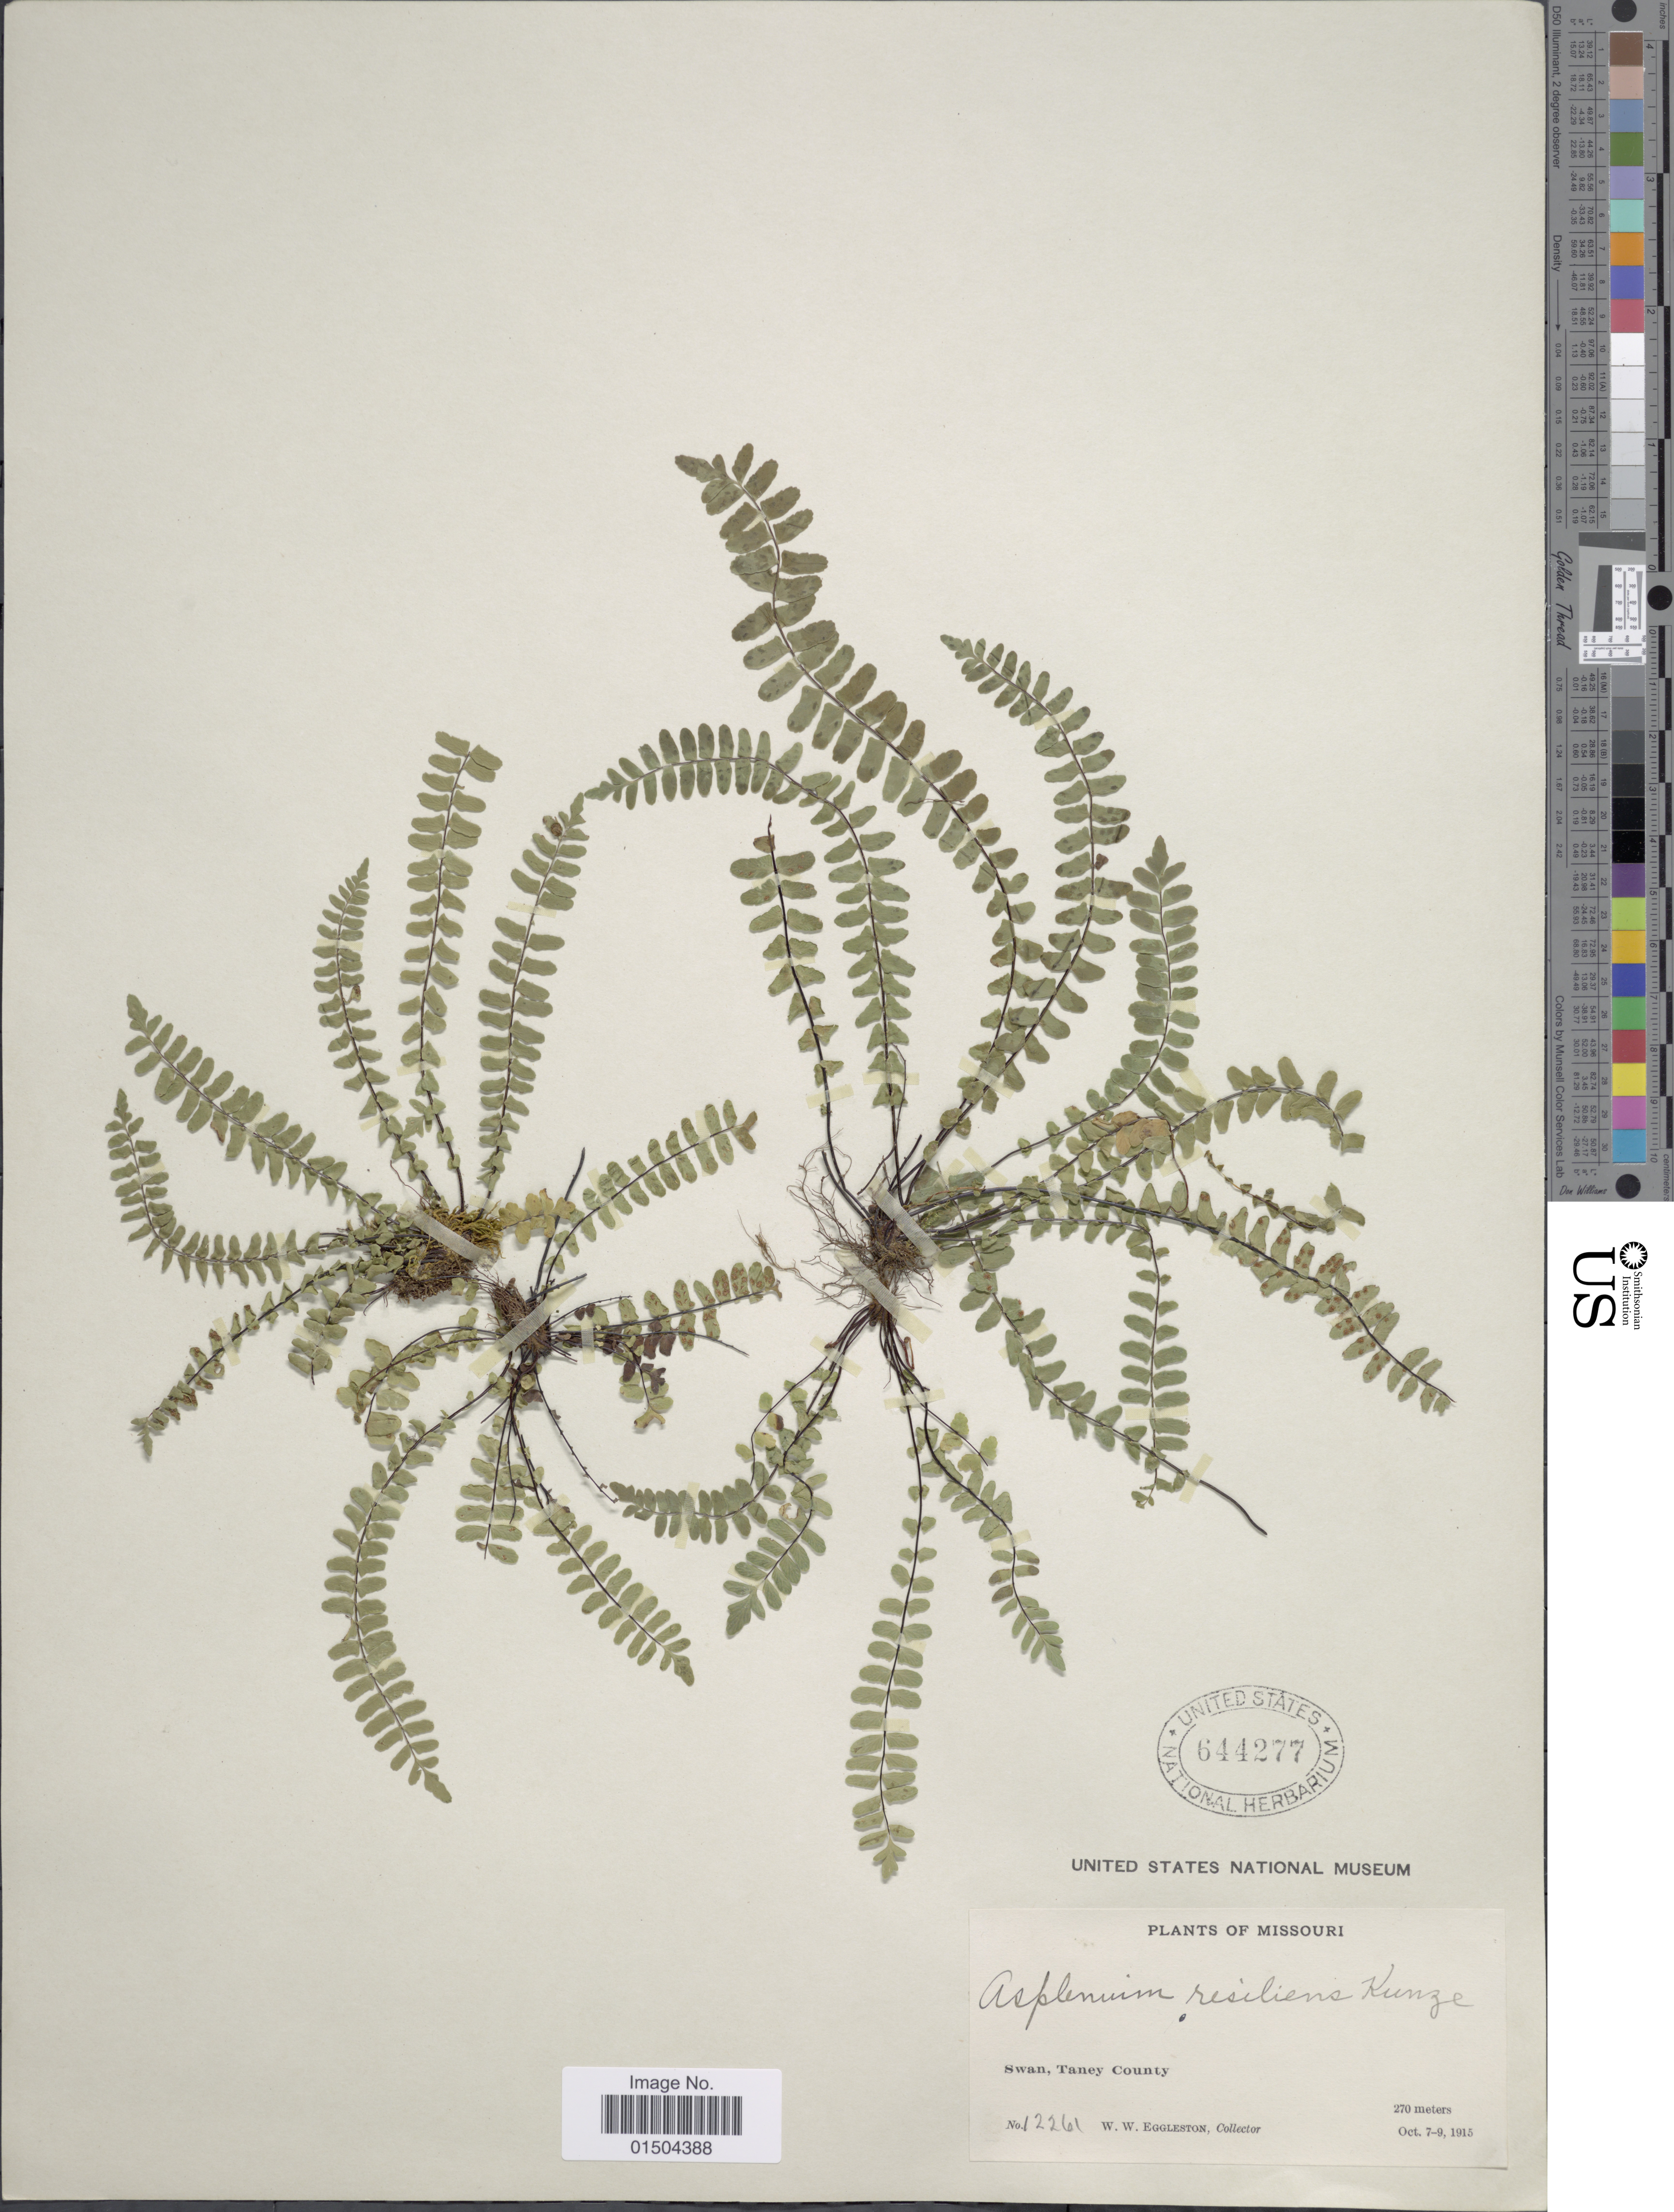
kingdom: Plantae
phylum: Tracheophyta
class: Polypodiopsida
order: Polypodiales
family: Aspleniaceae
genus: Asplenium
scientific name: Asplenium resiliens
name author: Kunze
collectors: W. W. Eggleston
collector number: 12261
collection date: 1915-10-07/1915-10-09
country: United States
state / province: Missouri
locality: Swan, Taney County.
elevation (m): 270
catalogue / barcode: US 644277